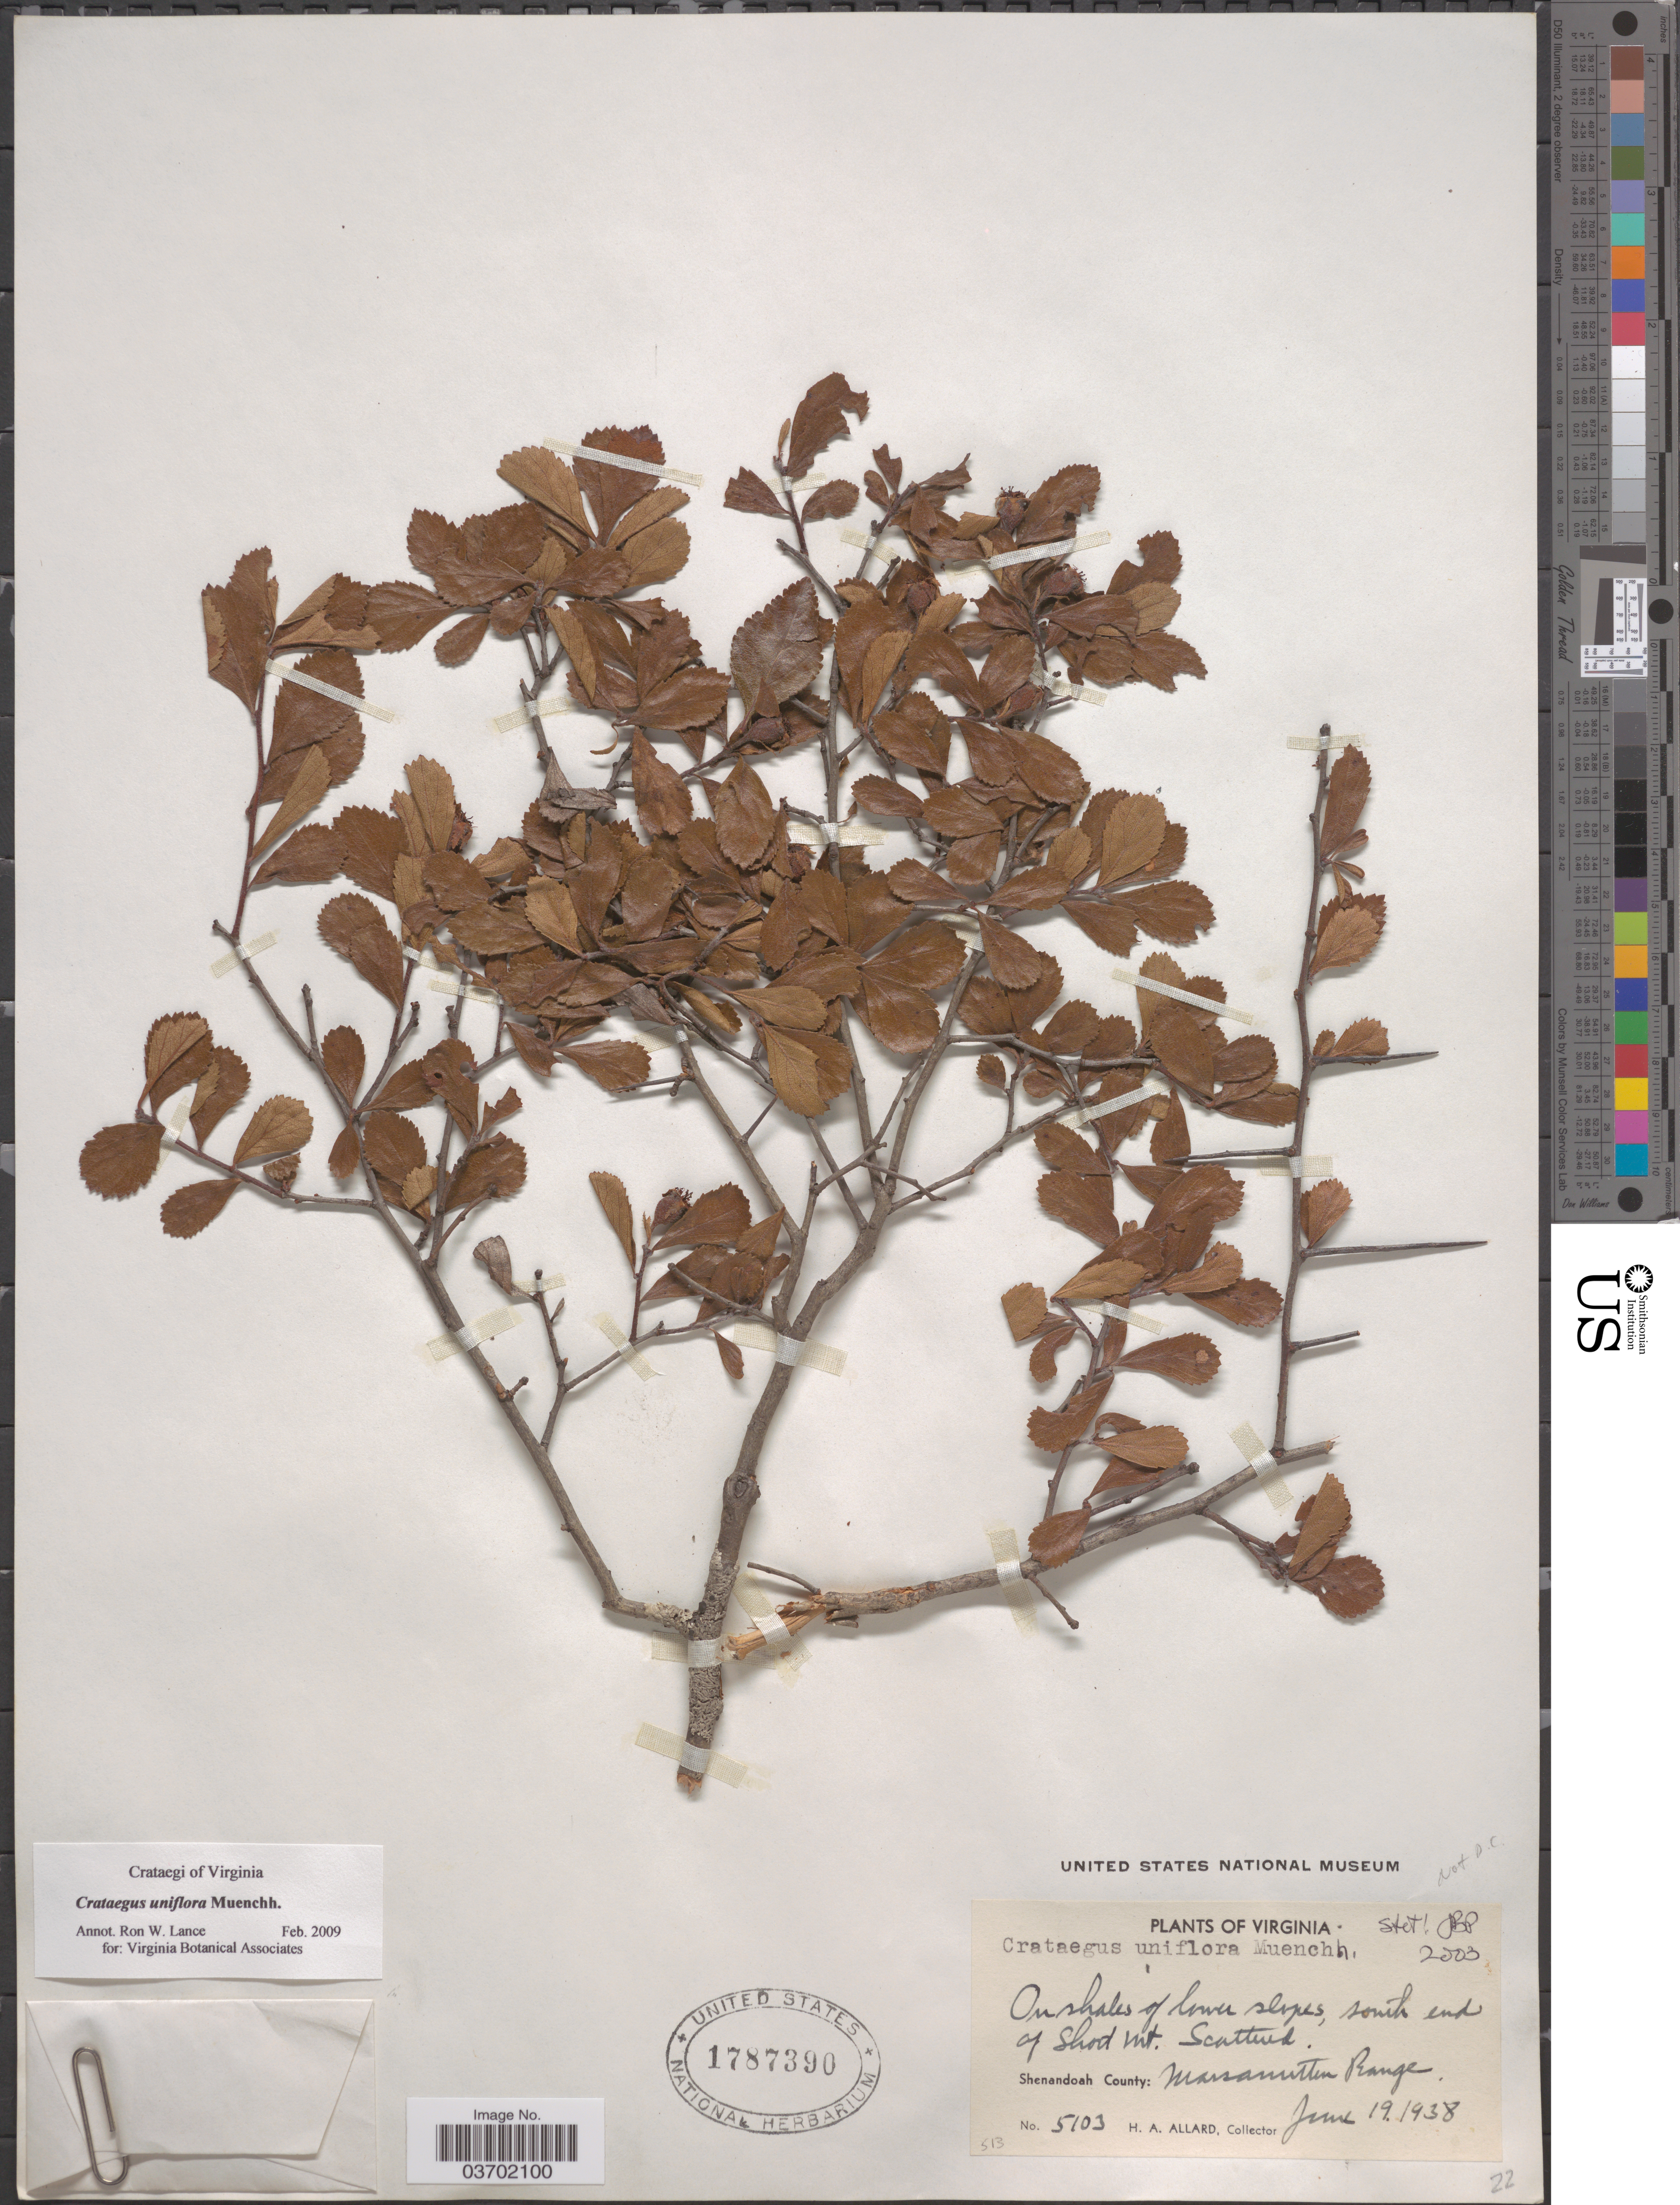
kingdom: Plantae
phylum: Tracheophyta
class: Magnoliopsida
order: Rosales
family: Rosaceae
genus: Crataegus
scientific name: Crataegus uniflora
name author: Münchh.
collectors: H. A. Allard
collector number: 5103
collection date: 1938-06-19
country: United States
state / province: Virginia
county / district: Shenandoah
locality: On shales of lower slopes, south end of Short Mt. Shenandoah County: Massanutten Range.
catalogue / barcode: US 1787390